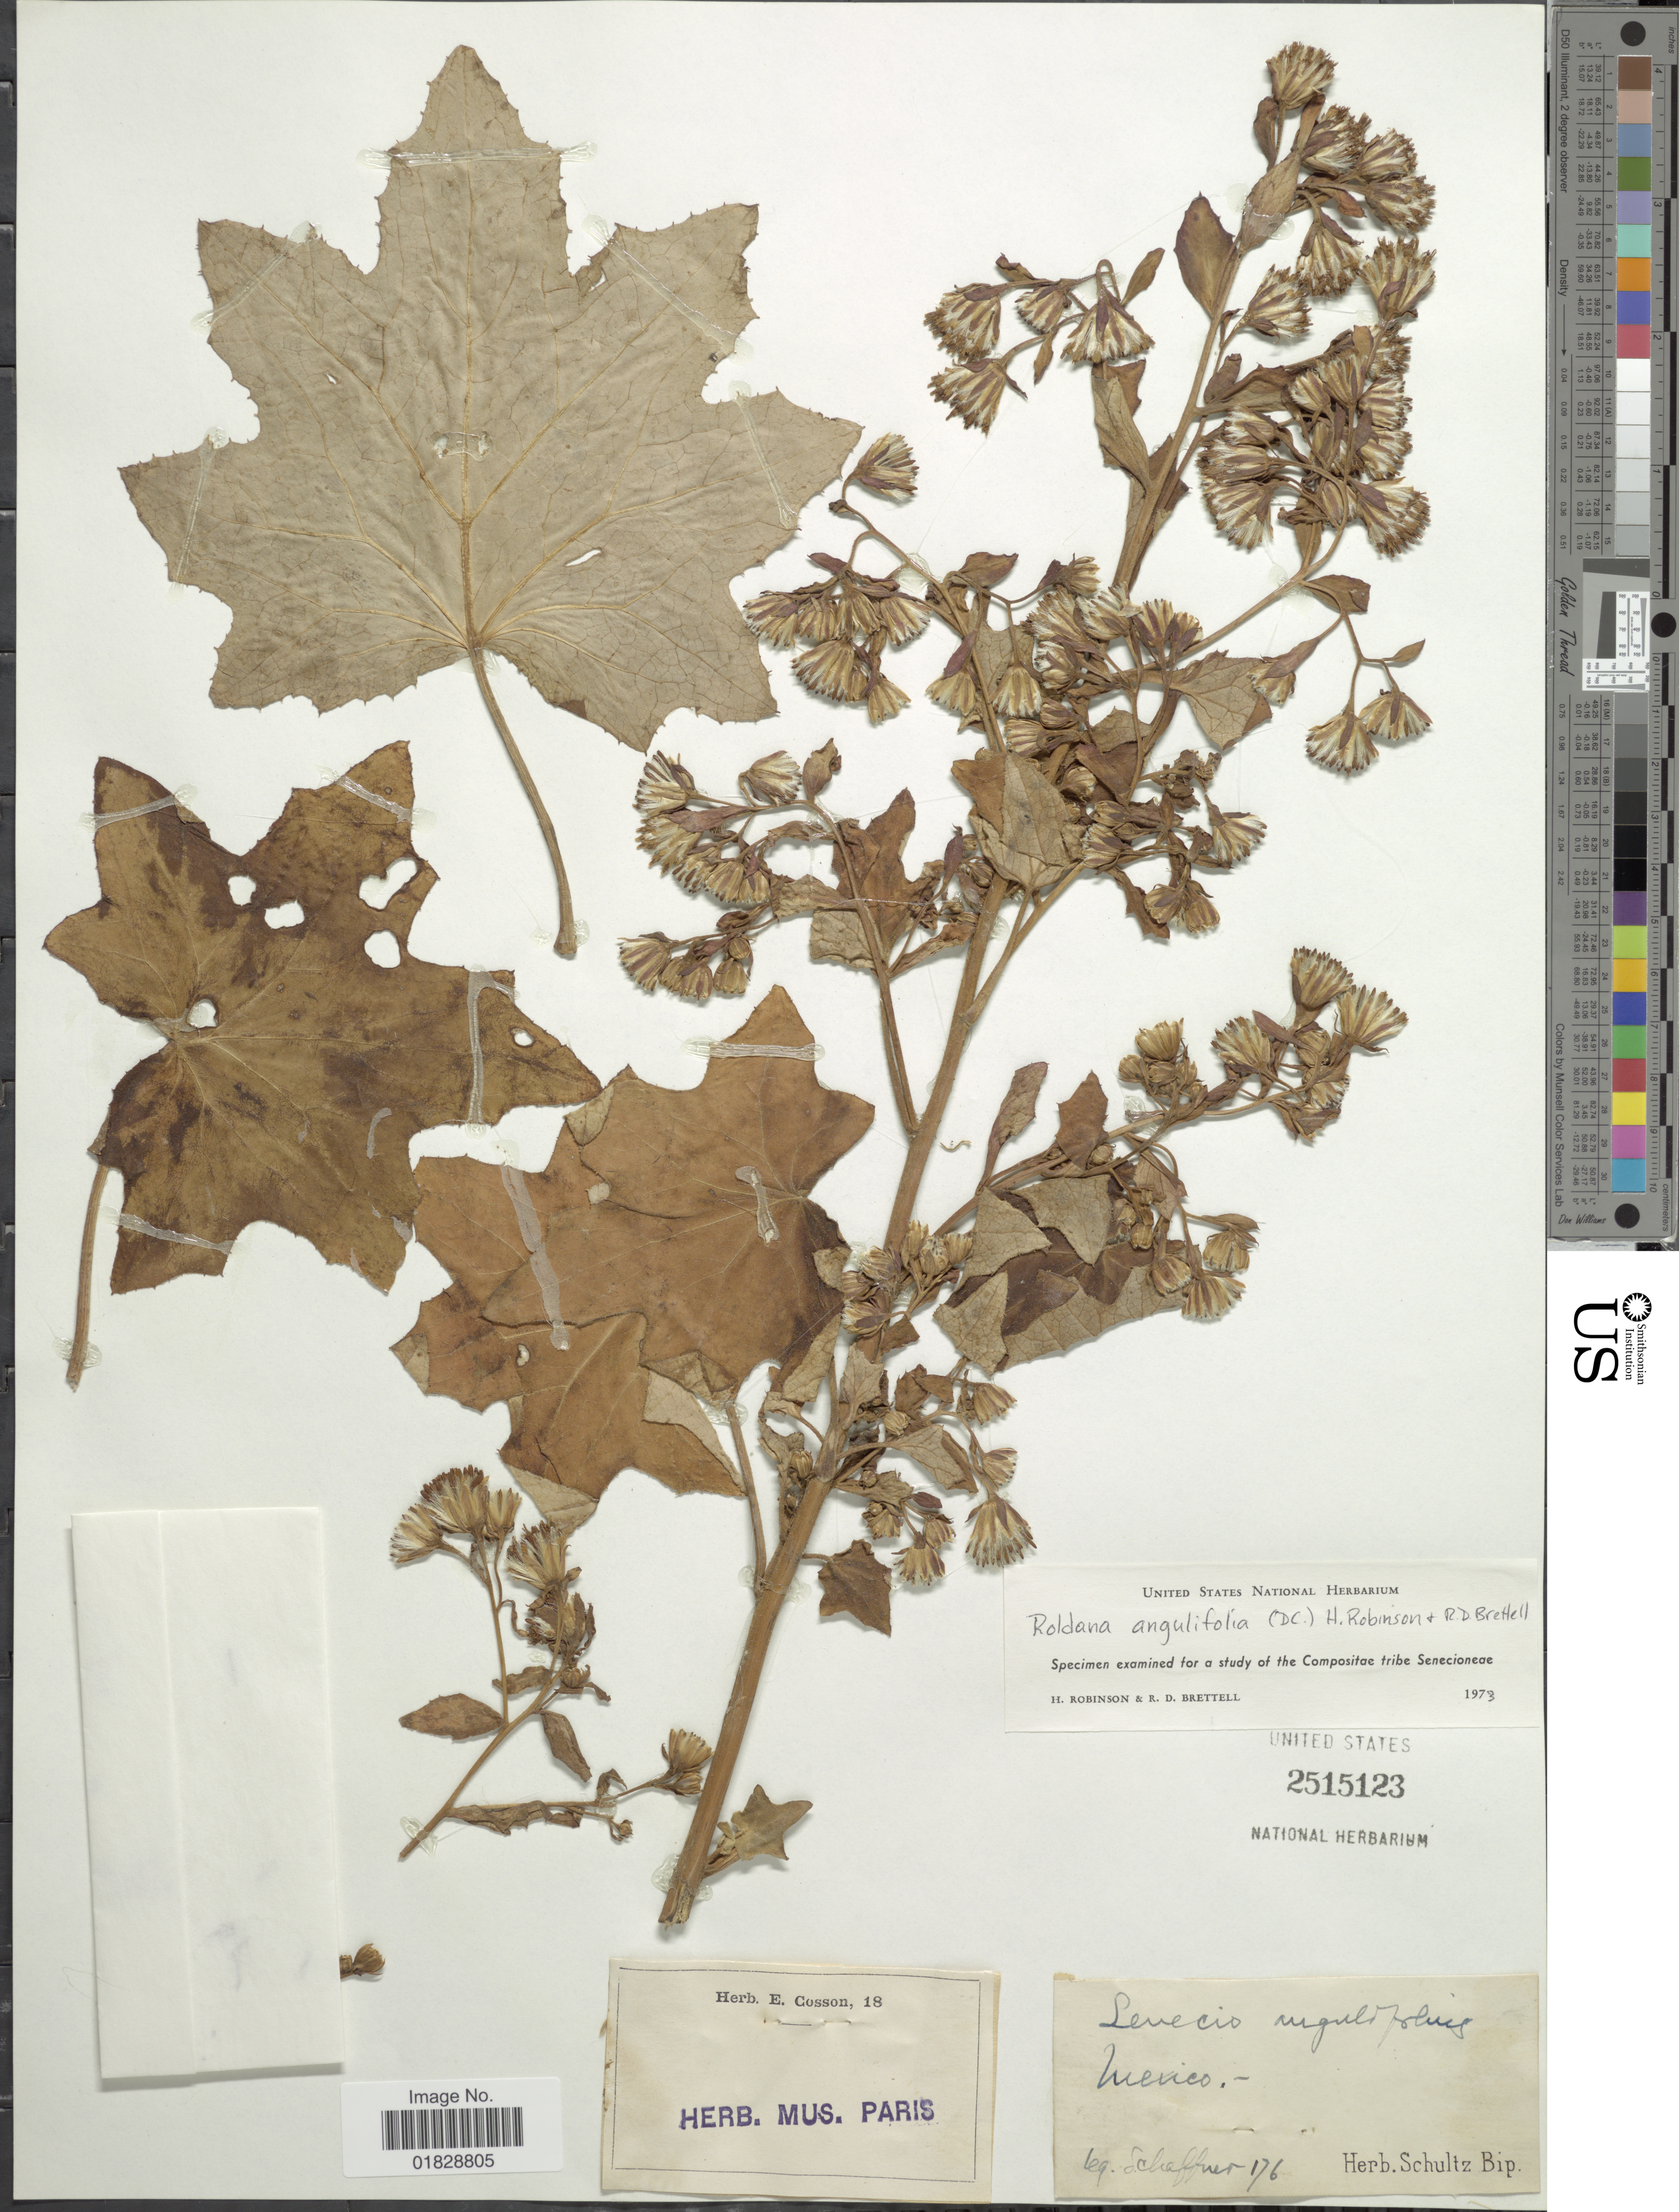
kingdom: Plantae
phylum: Tracheophyta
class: Magnoliopsida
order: Asterales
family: Asteraceae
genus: Roldana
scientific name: Roldana angulifolia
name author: (DC.) H. Rob. & Brettell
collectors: -. Schaffner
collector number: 176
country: Mexico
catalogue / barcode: US 2515123